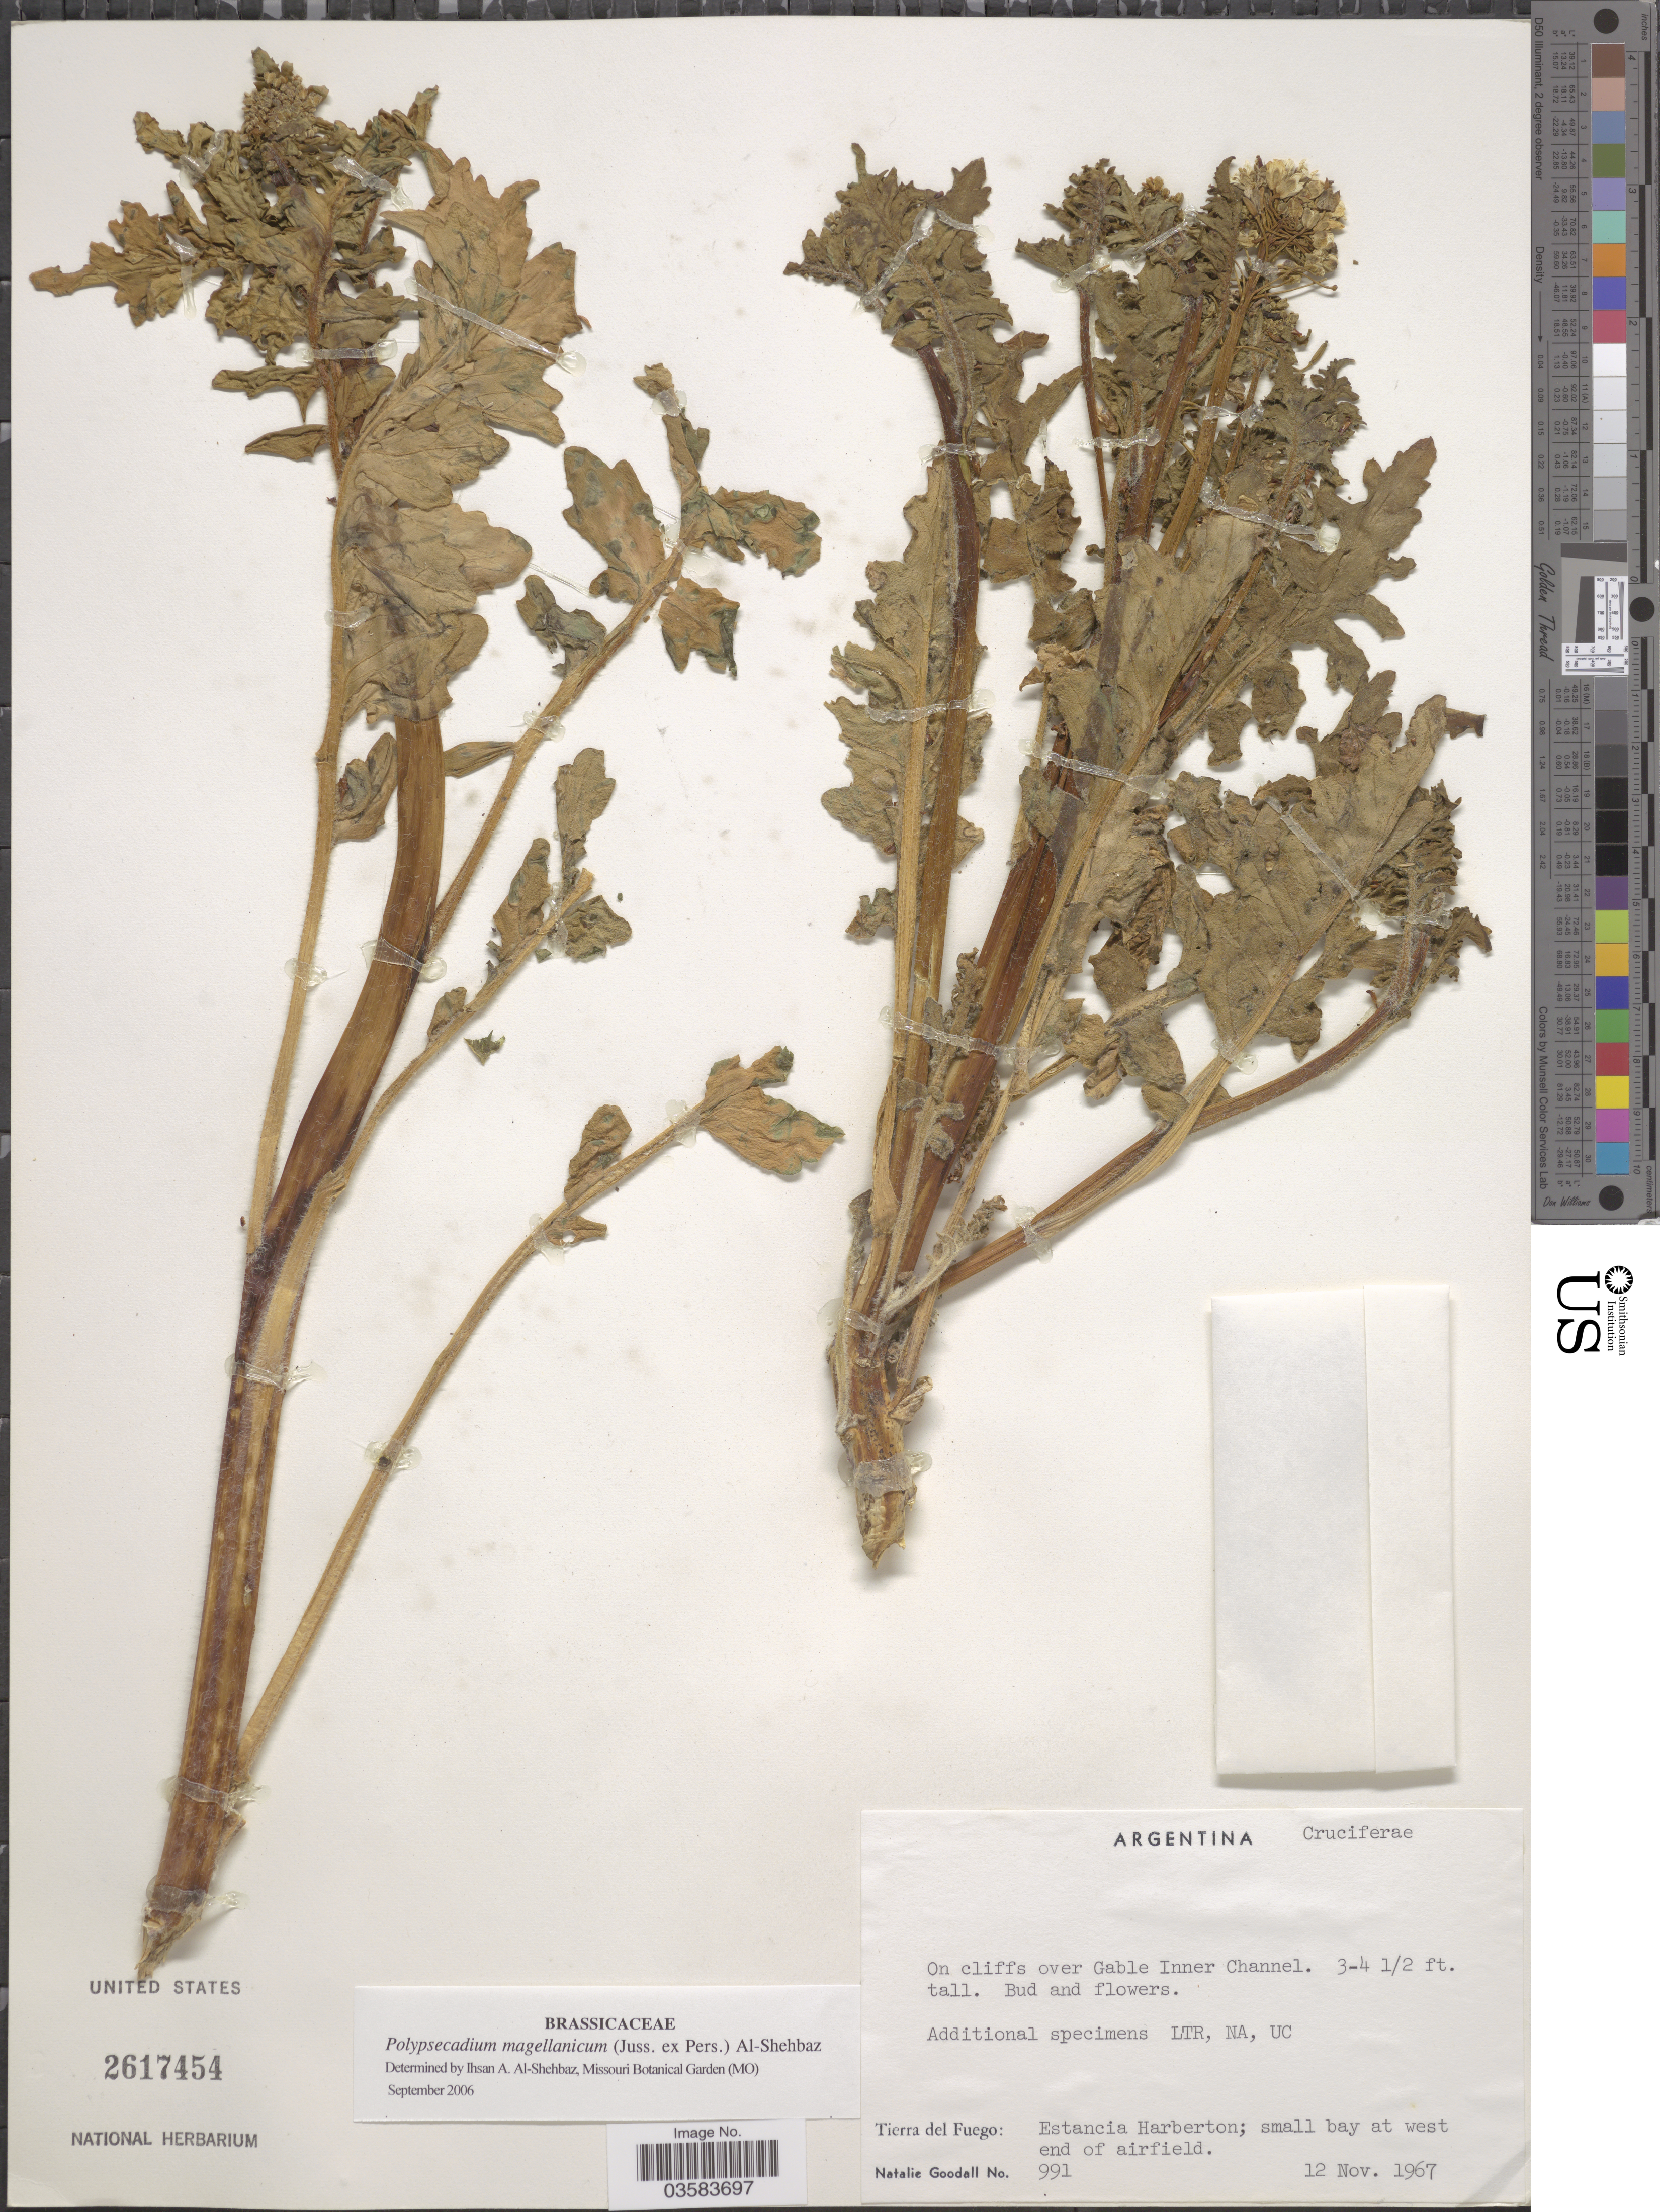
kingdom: Plantae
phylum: Tracheophyta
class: Magnoliopsida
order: Brassicales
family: Brassicaceae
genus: Polypsecadium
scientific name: Polypsecadium magellanicum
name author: (Juss. ex Pers.) Al-Shehbaz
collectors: N. Goodall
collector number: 991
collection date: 1967-11-12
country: Argentina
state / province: Tierra del Fuego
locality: Estancia Harberton; small bay at west end of airfield.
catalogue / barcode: US 2617454